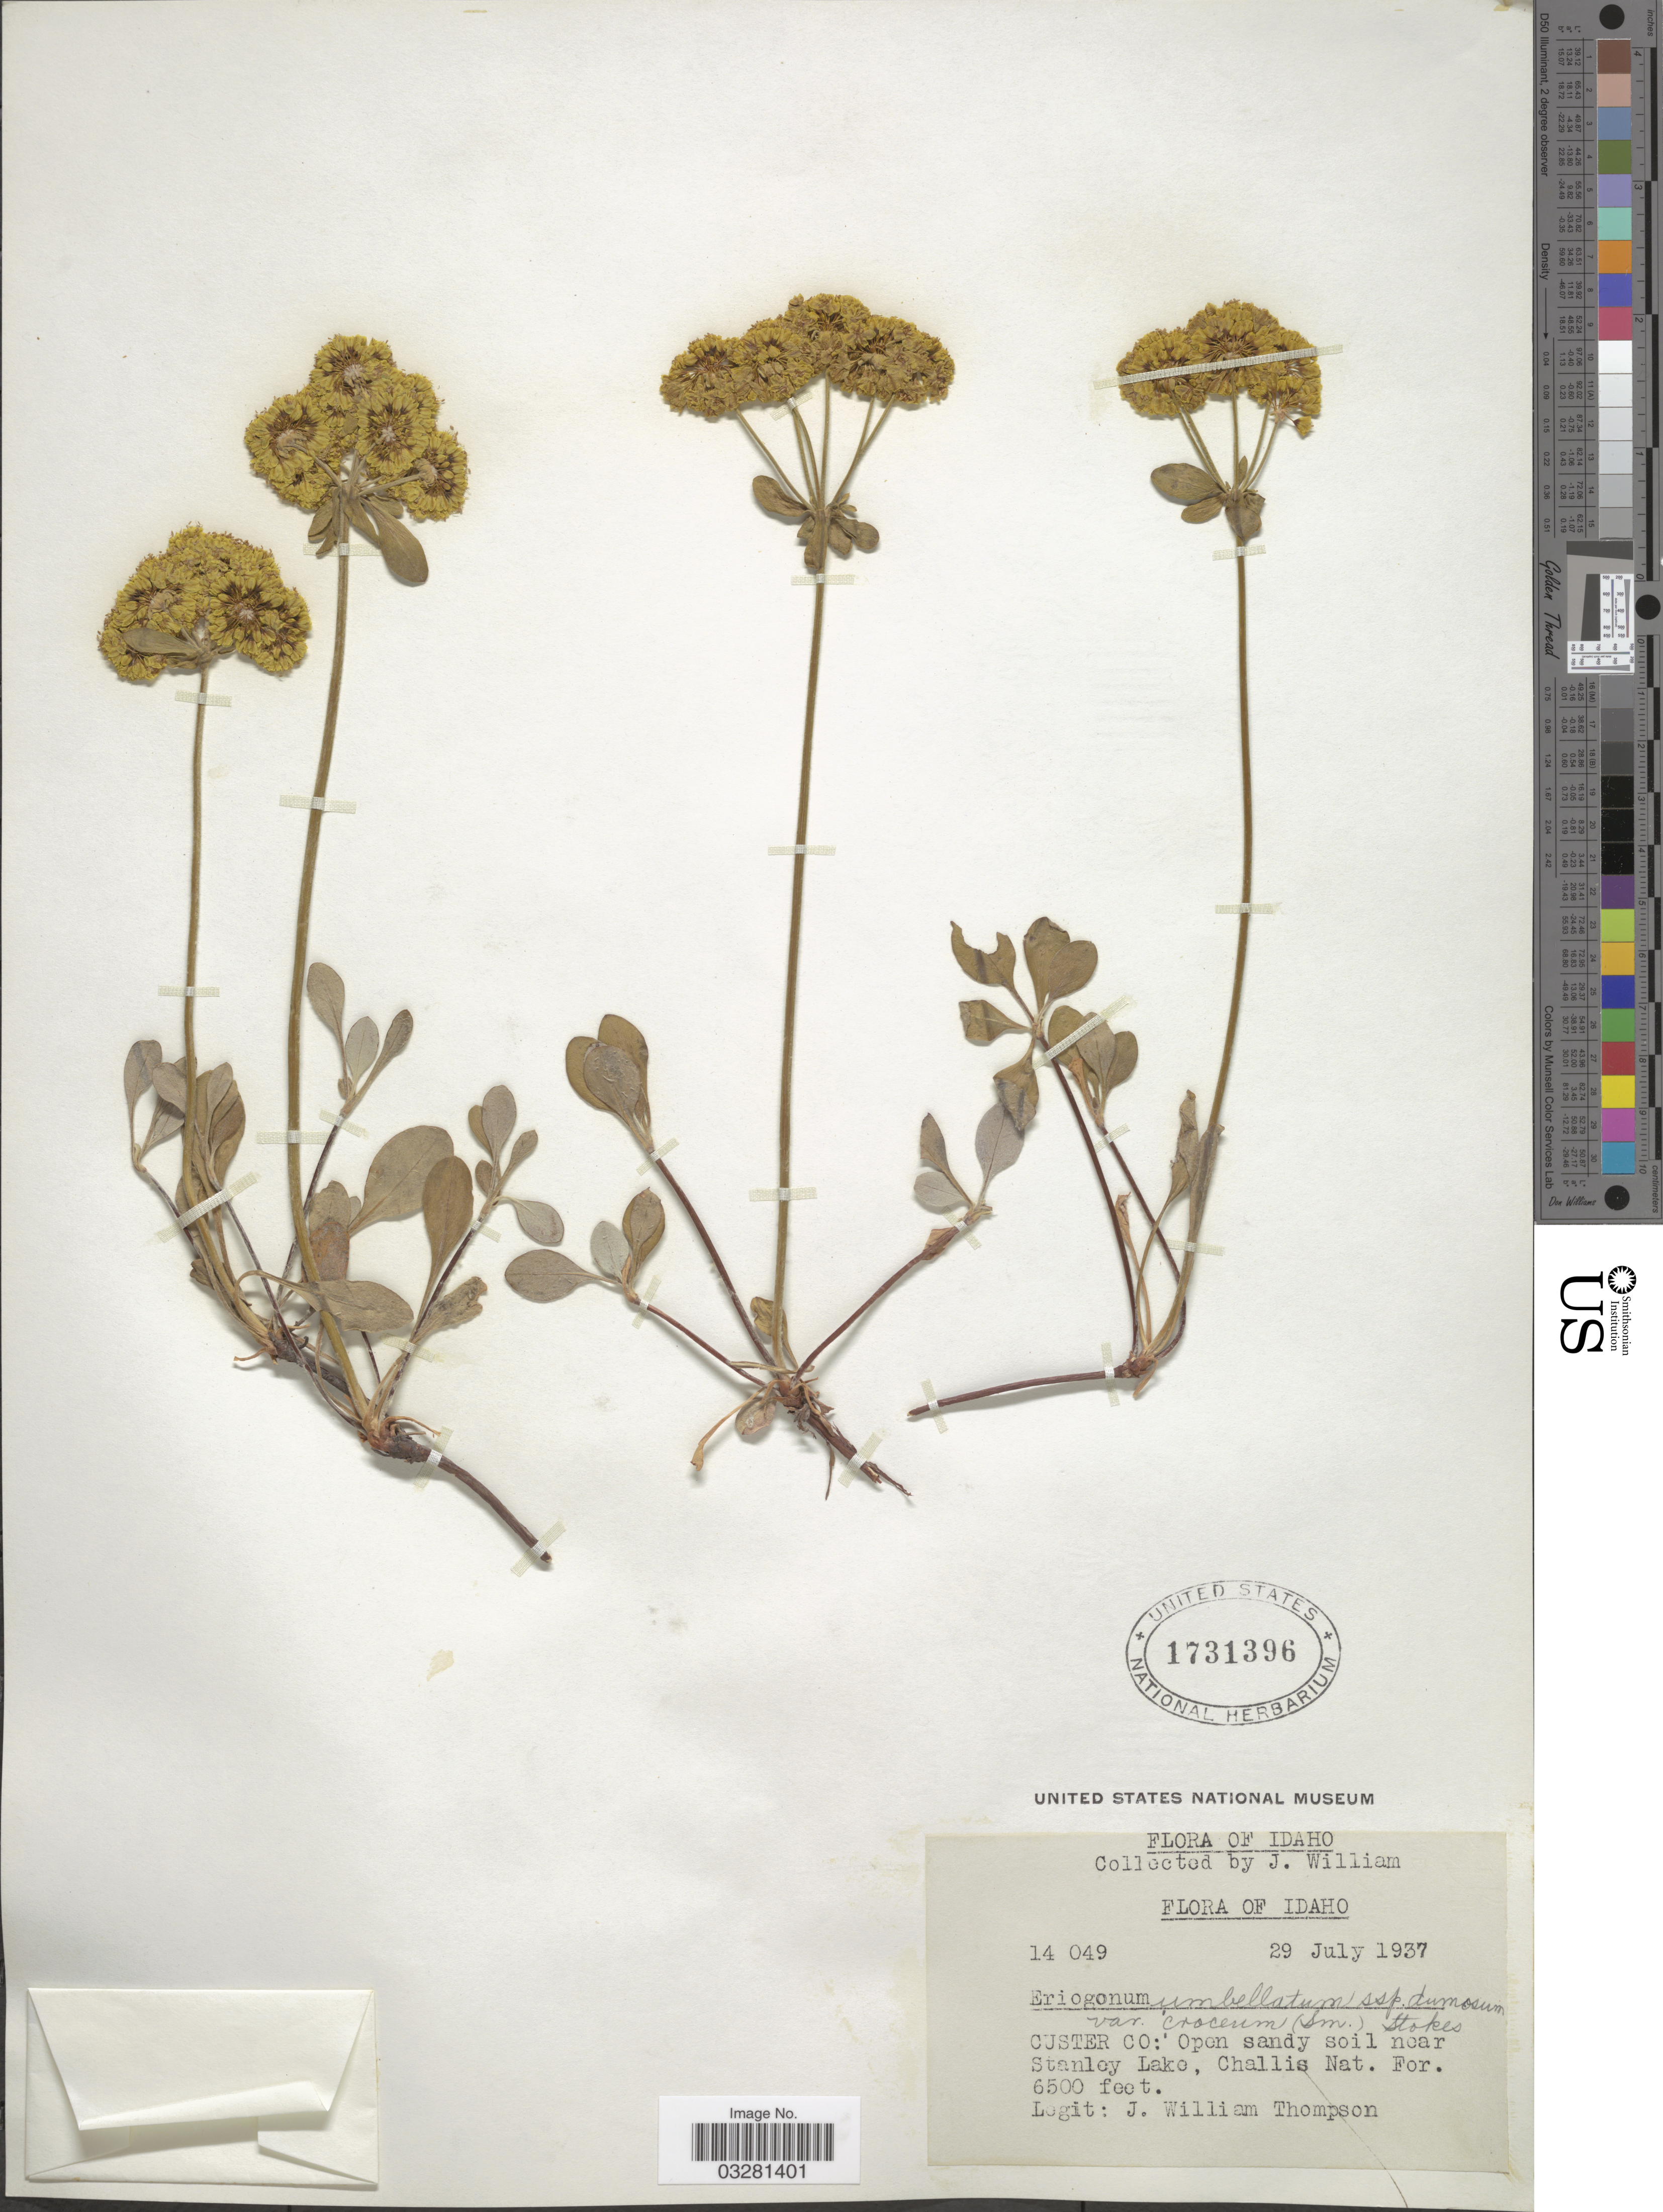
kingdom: Plantae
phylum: Tracheophyta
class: Magnoliopsida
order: Caryophyllales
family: Polygonaceae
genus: Eriogonum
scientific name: Eriogonum umbellatum var. umbellatum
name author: Torr.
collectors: J. W. Thompson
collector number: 14049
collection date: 1937-07-29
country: United States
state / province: Idaho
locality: Custer Co: near Stanley Lake, Challis Nat. For.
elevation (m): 1981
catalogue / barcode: US 1731396